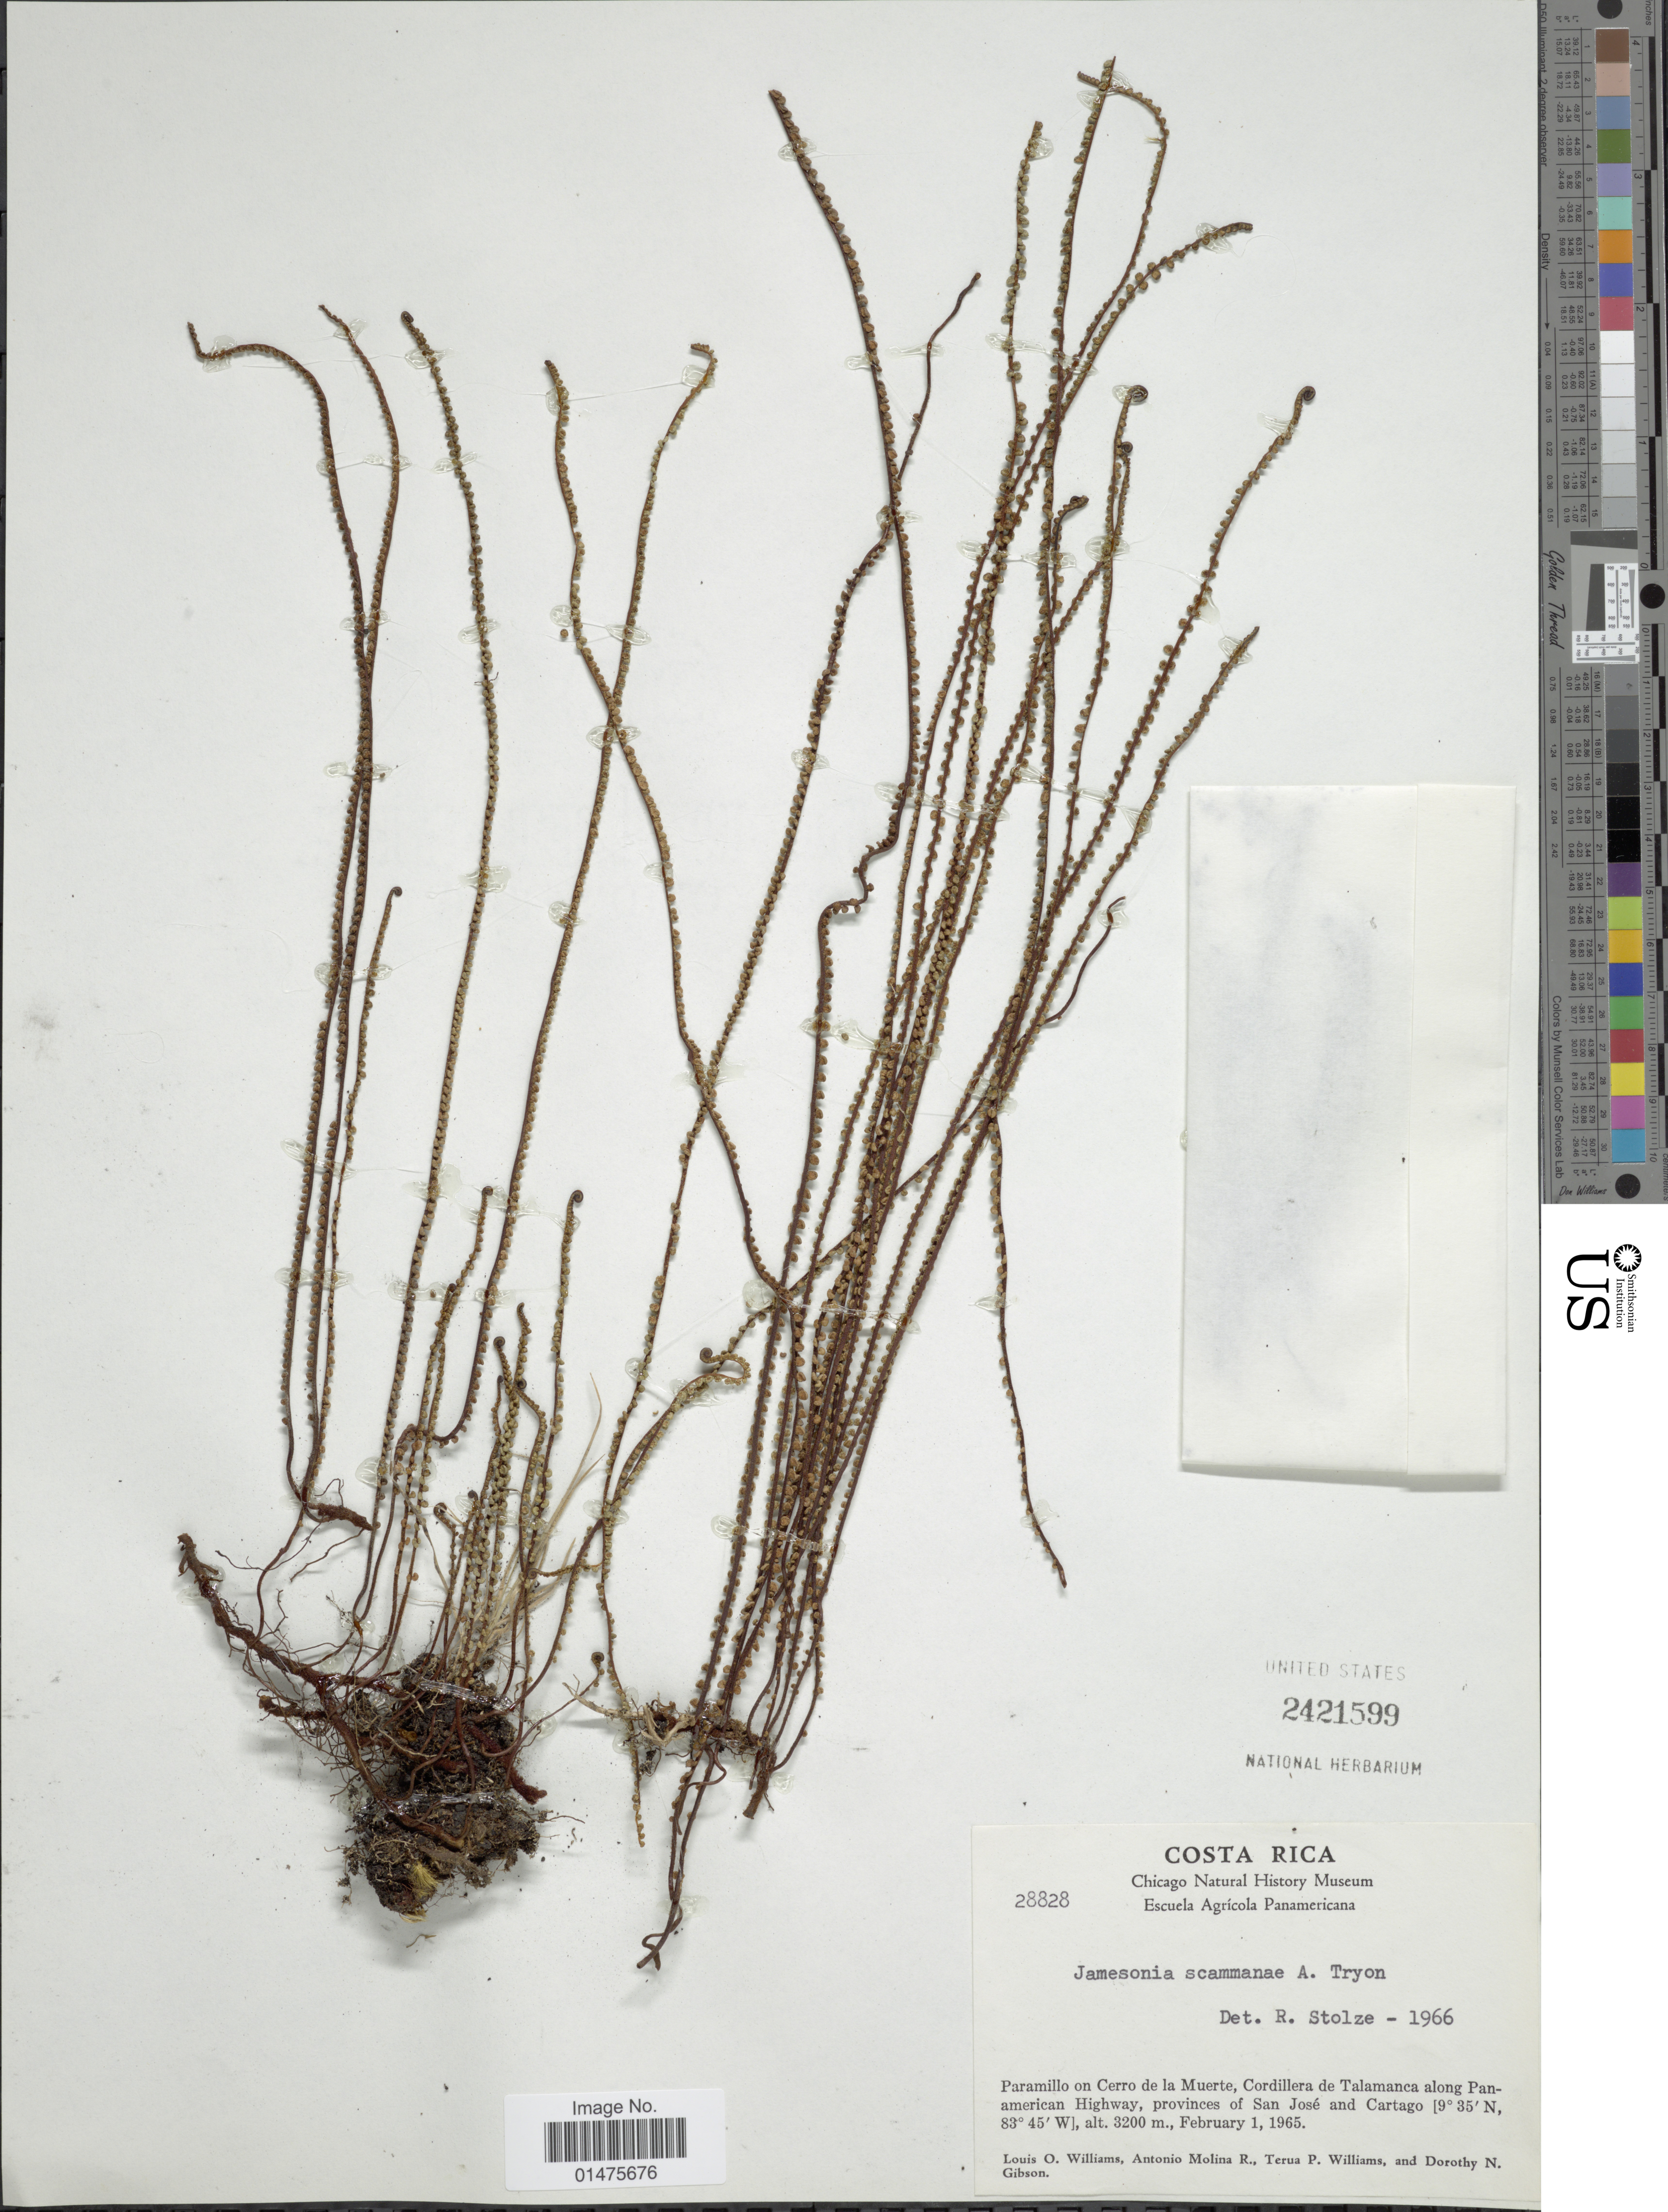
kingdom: Plantae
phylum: Tracheophyta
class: Polypodiopsida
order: Polypodiales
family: Pteridaceae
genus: Jamesonia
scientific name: Jamesonia scammanae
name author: A.F. Tryon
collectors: L. O. Williams, A. Molina R., T. P. Williams & D. N. Gibson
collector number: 28828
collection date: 1965-02-01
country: Costa Rica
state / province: Cartago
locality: Paramillo on Cerro de la Muerte, Cordillera de Talamanca along Panamerican Highway, provinces of San José and Cartago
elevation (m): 3200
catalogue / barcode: US 2421599